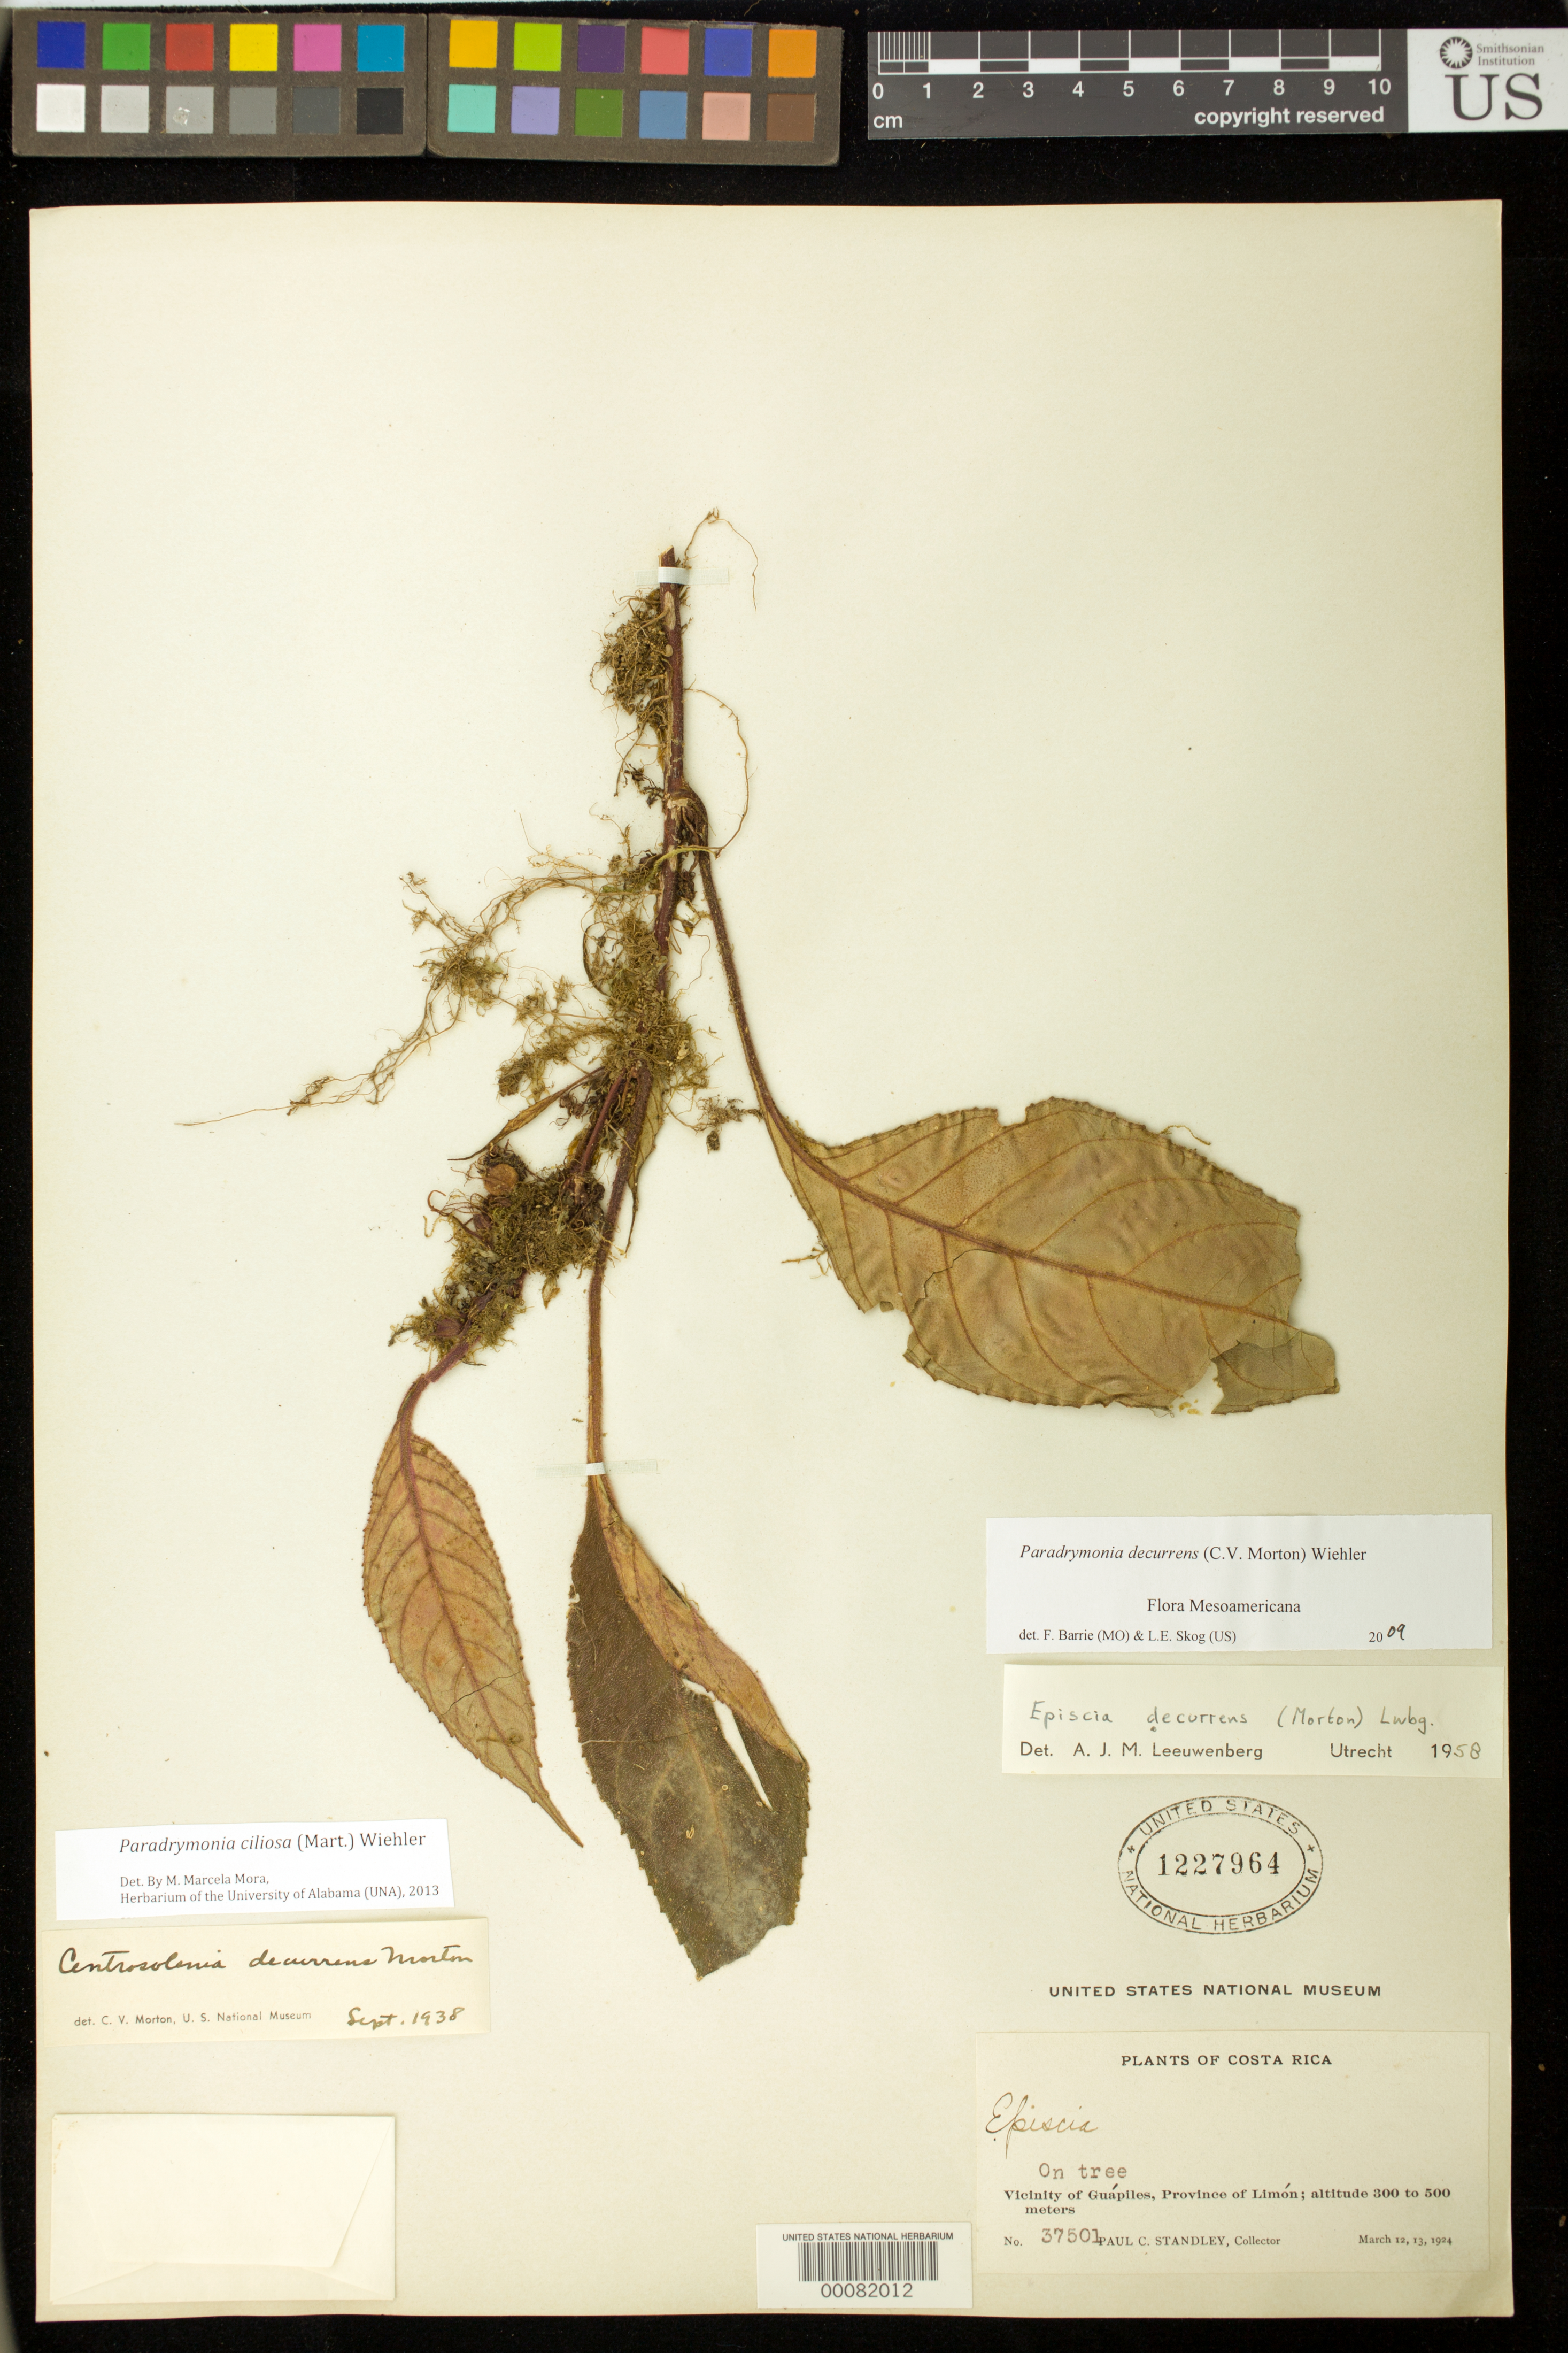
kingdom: Plantae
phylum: Tracheophyta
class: Magnoliopsida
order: Lamiales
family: Gesneriaceae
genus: Paradrymonia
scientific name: Paradrymonia ciliosa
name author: (Mart.) Wiehler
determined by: Mora, M. Marcela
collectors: P. C. Standley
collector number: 37501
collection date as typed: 12-13 Mar 1924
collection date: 1924-03-12/1924-03-13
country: Costa Rica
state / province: Limón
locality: Vicinity of Guapiles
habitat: On tree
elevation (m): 300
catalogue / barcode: US 1227964